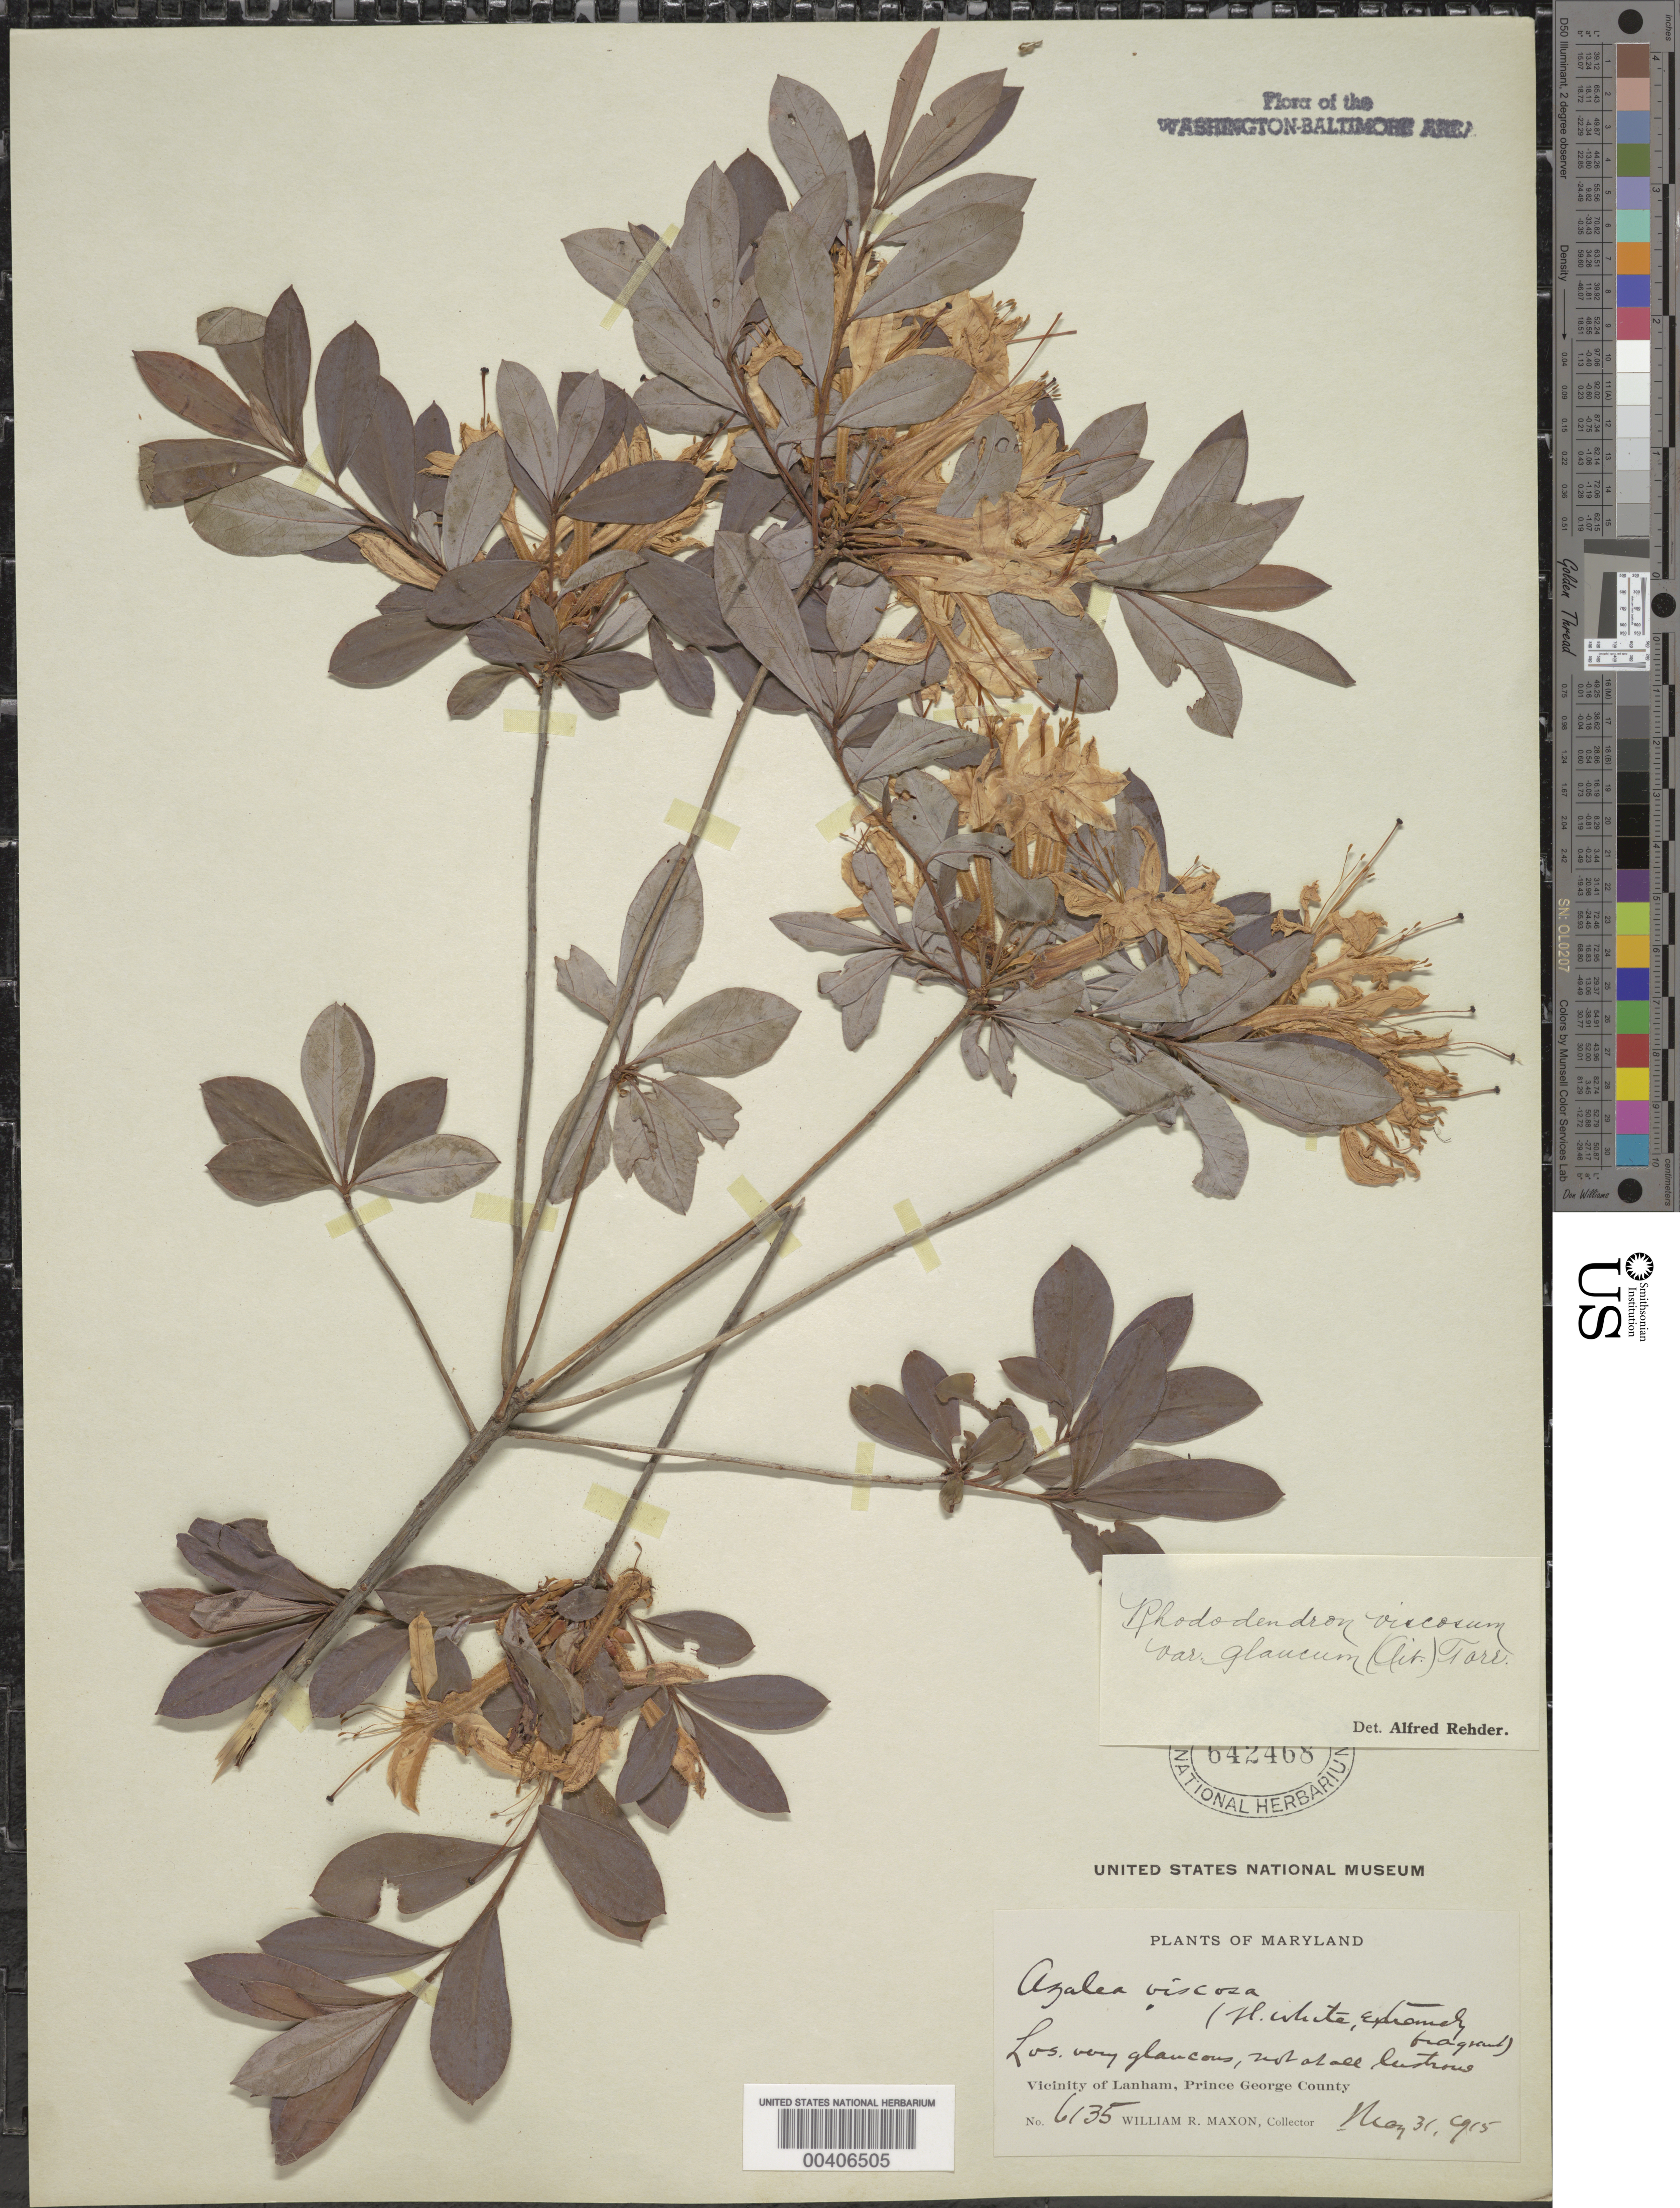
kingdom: Plantae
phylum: Tracheophyta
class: Magnoliopsida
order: Ericales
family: Ericaceae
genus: Rhododendron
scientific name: Rhododendron viscosum var. glaucum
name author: (Aiton) Torr.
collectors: W. R. Maxon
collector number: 6135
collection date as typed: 31 May 1915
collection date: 1915-05-31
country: United States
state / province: Maryland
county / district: Prince George's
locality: Lanham vicinity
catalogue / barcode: US 642468